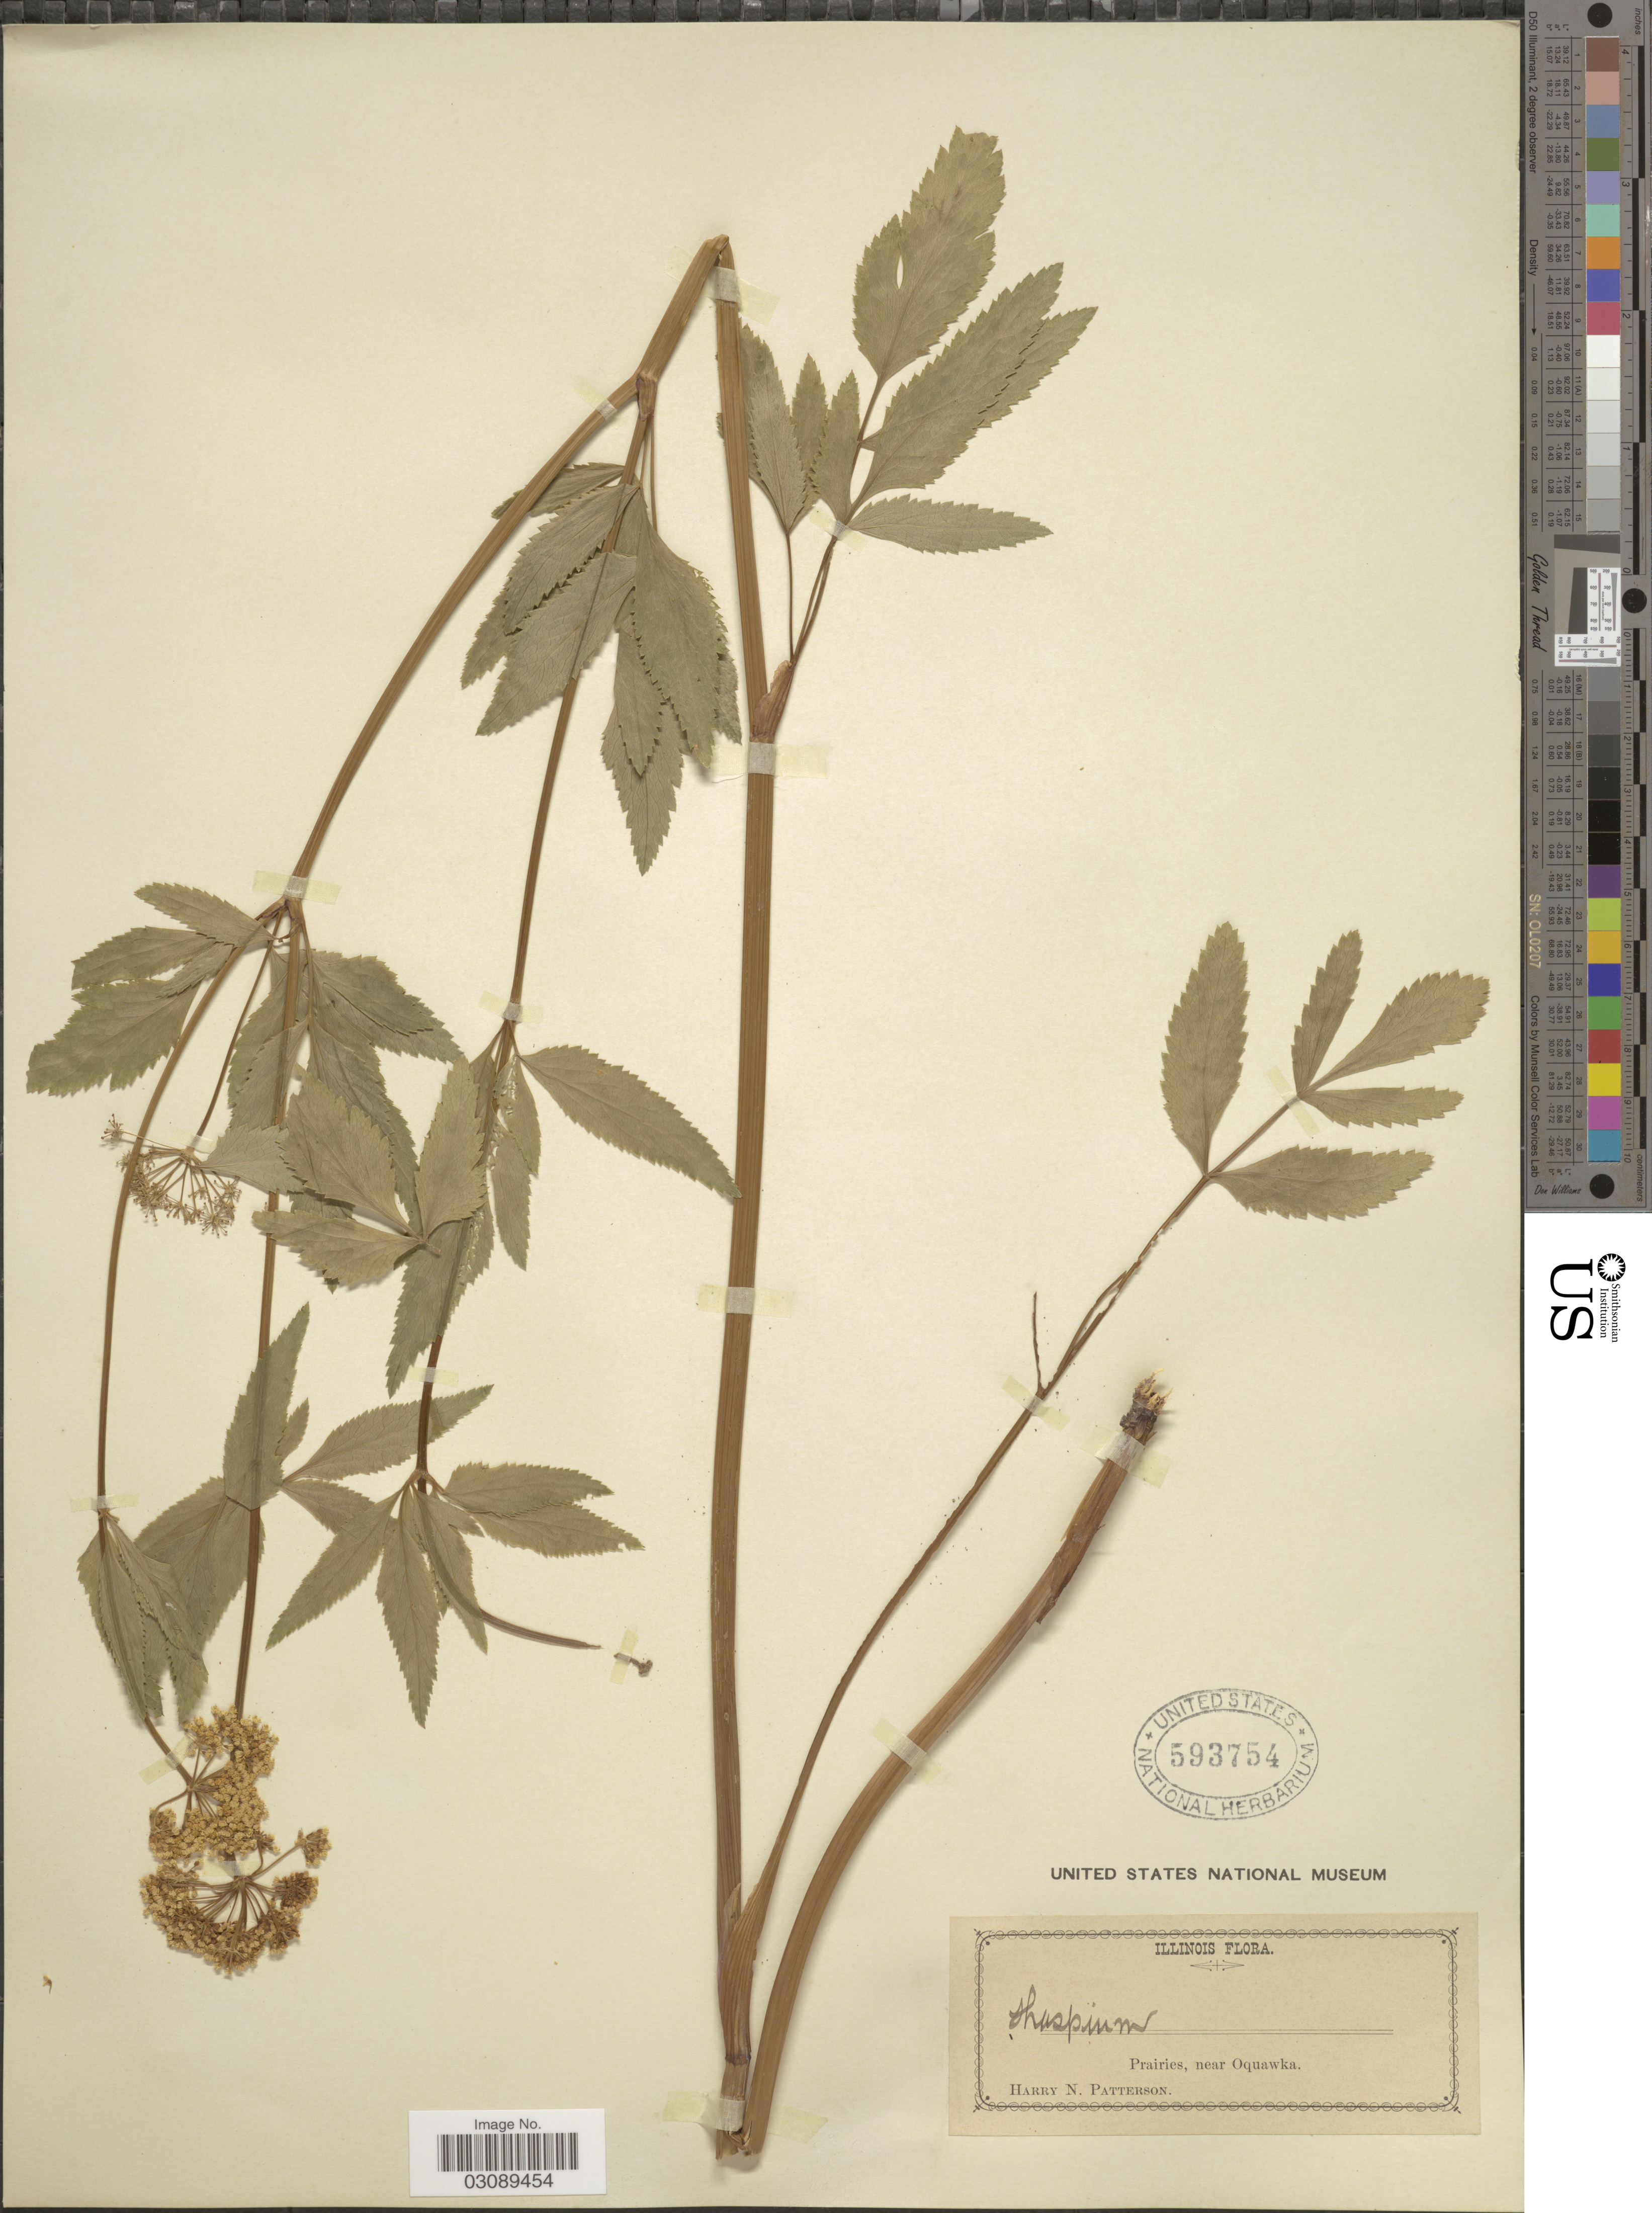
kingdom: Plantae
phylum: Tracheophyta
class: Magnoliopsida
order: Apiales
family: Apiaceae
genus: Thaspium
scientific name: Thaspium aureum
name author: (L.) Nutt.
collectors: H. N. Patterson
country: United States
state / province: Illinois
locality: Prairies, near Oquawka.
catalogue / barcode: US 593754